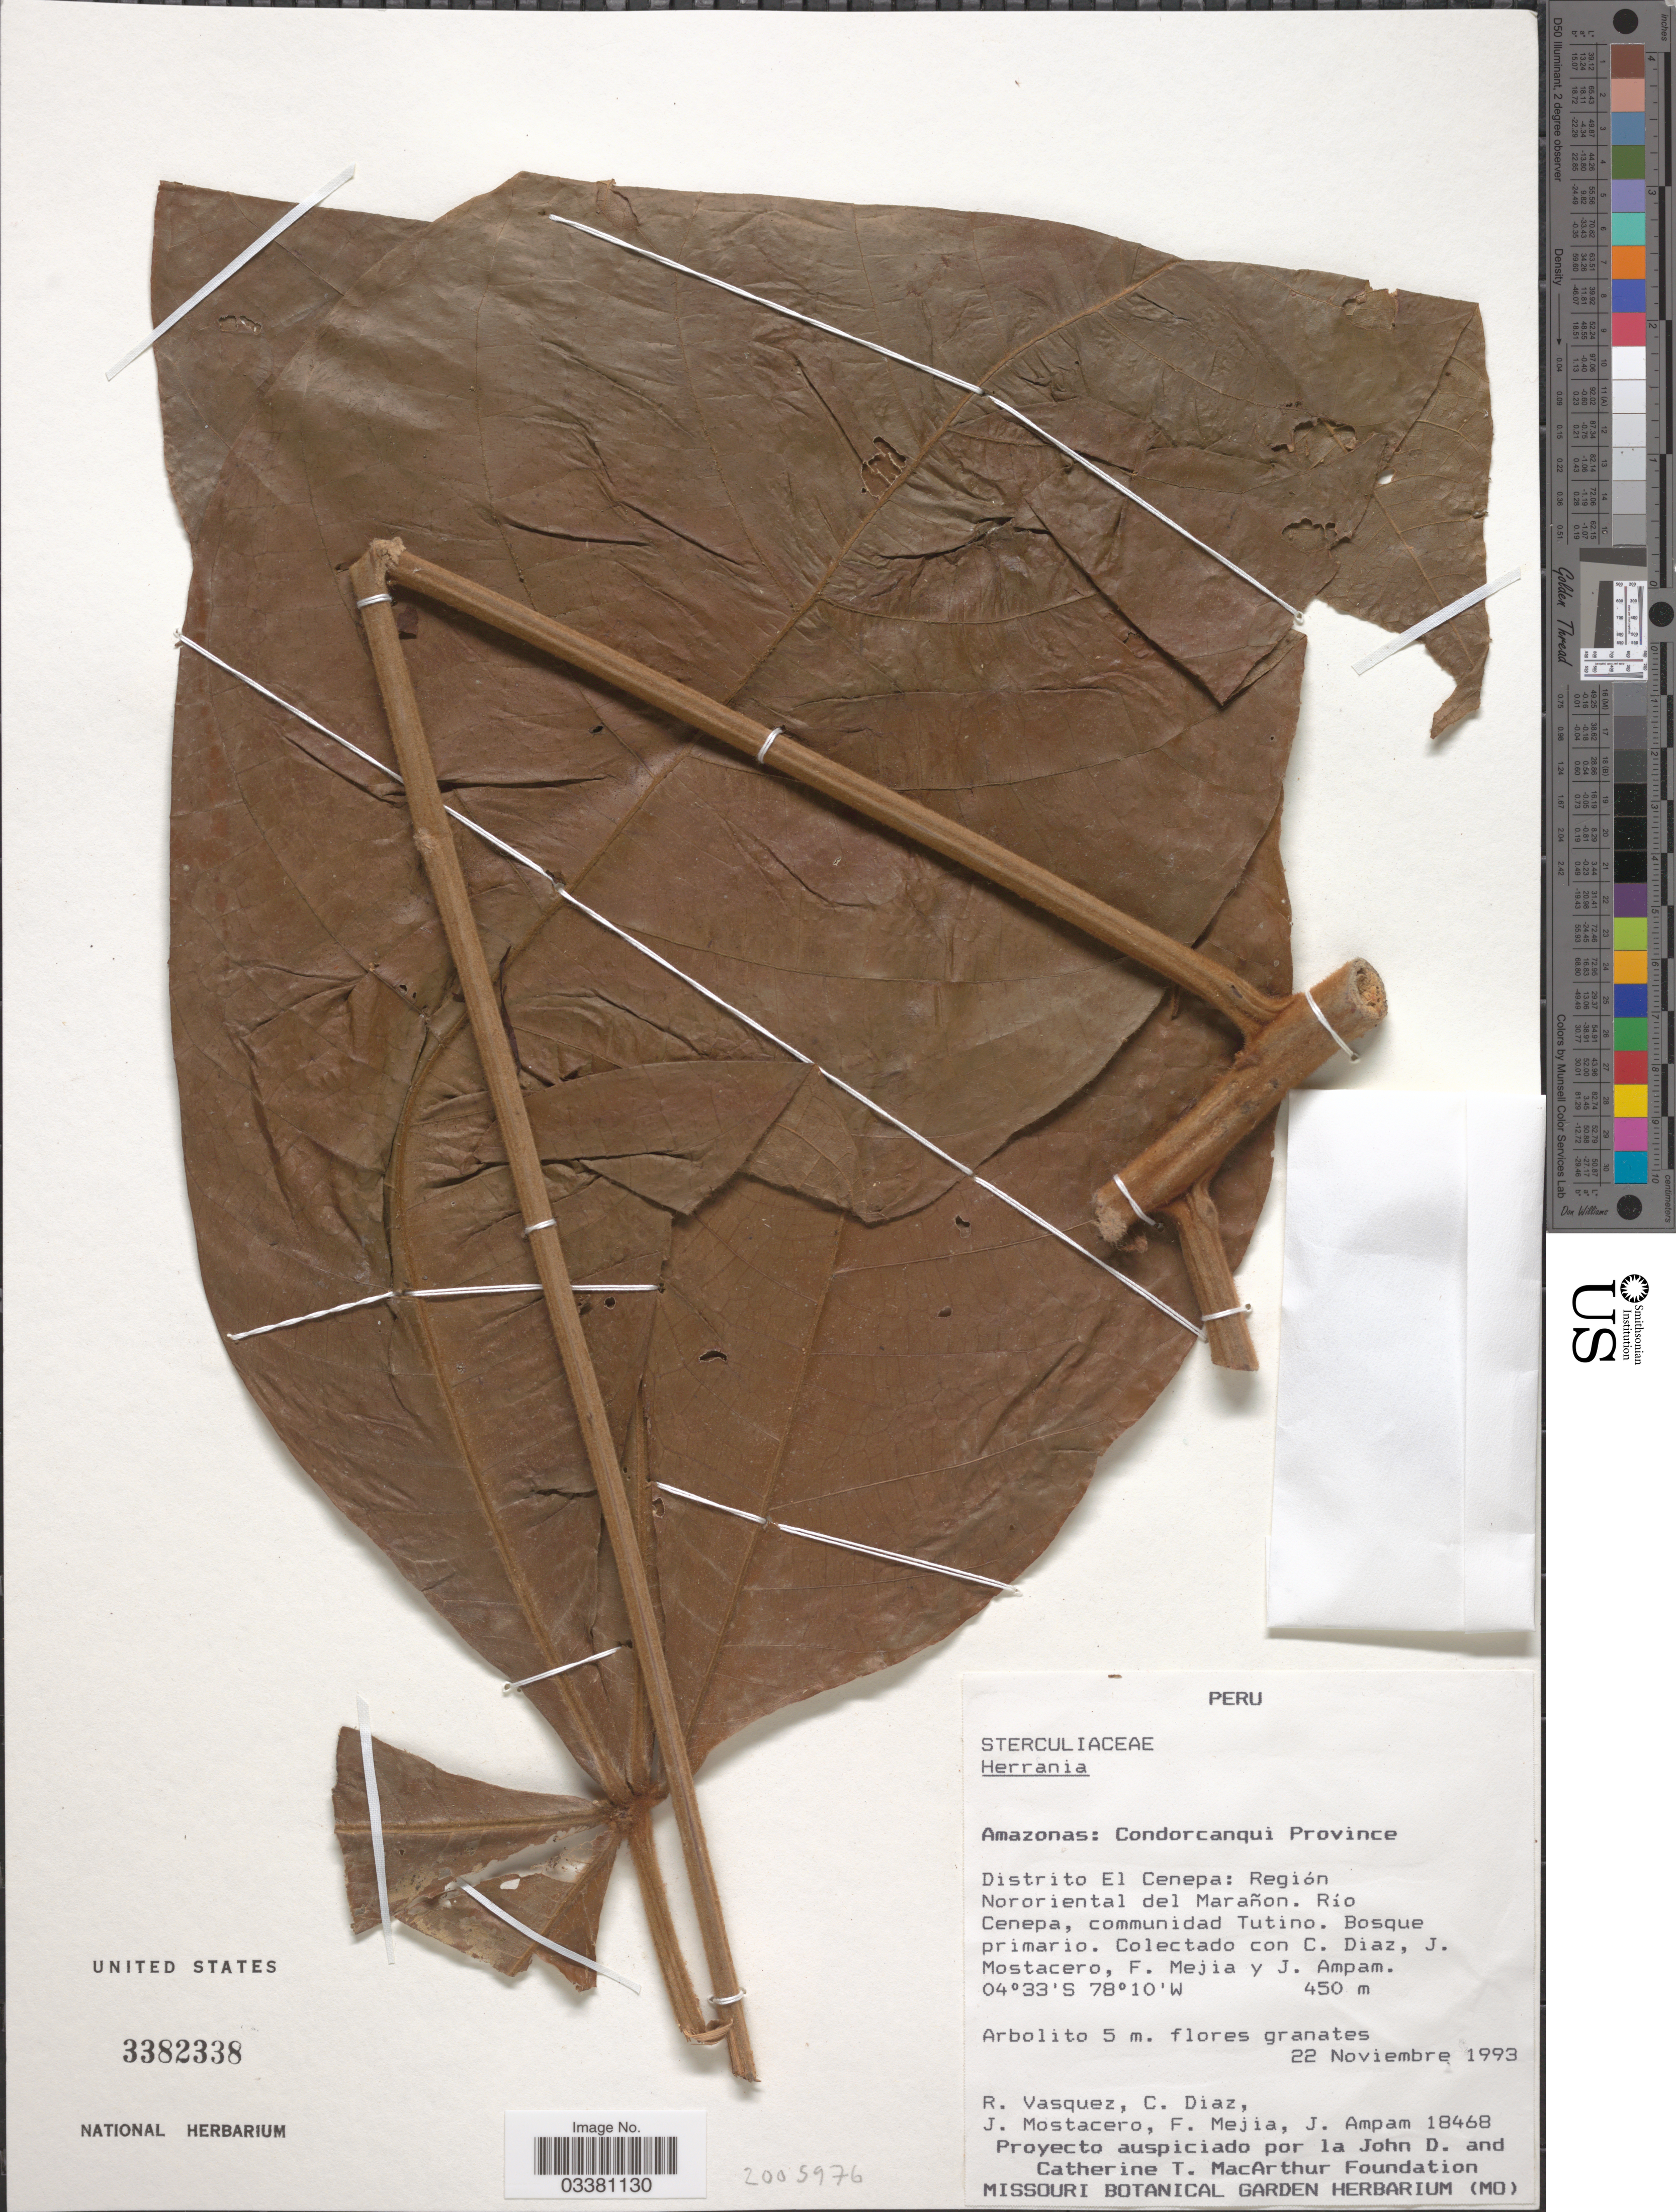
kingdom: Plantae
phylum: Tracheophyta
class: Magnoliopsida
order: Malvales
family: Malvaceae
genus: Herrania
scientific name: Herrania sp.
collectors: R. Vasquez, C. Díaz, J. Mostacero, F. Mejia & J. Ampam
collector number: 18468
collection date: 1993-11-22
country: Peru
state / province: Amazonas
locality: Condorcanqui Province. Distrito El Cenepa: Región Nororiental del Marañon. Río Cenepa, communidad Tutino.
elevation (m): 450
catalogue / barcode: US 3382338